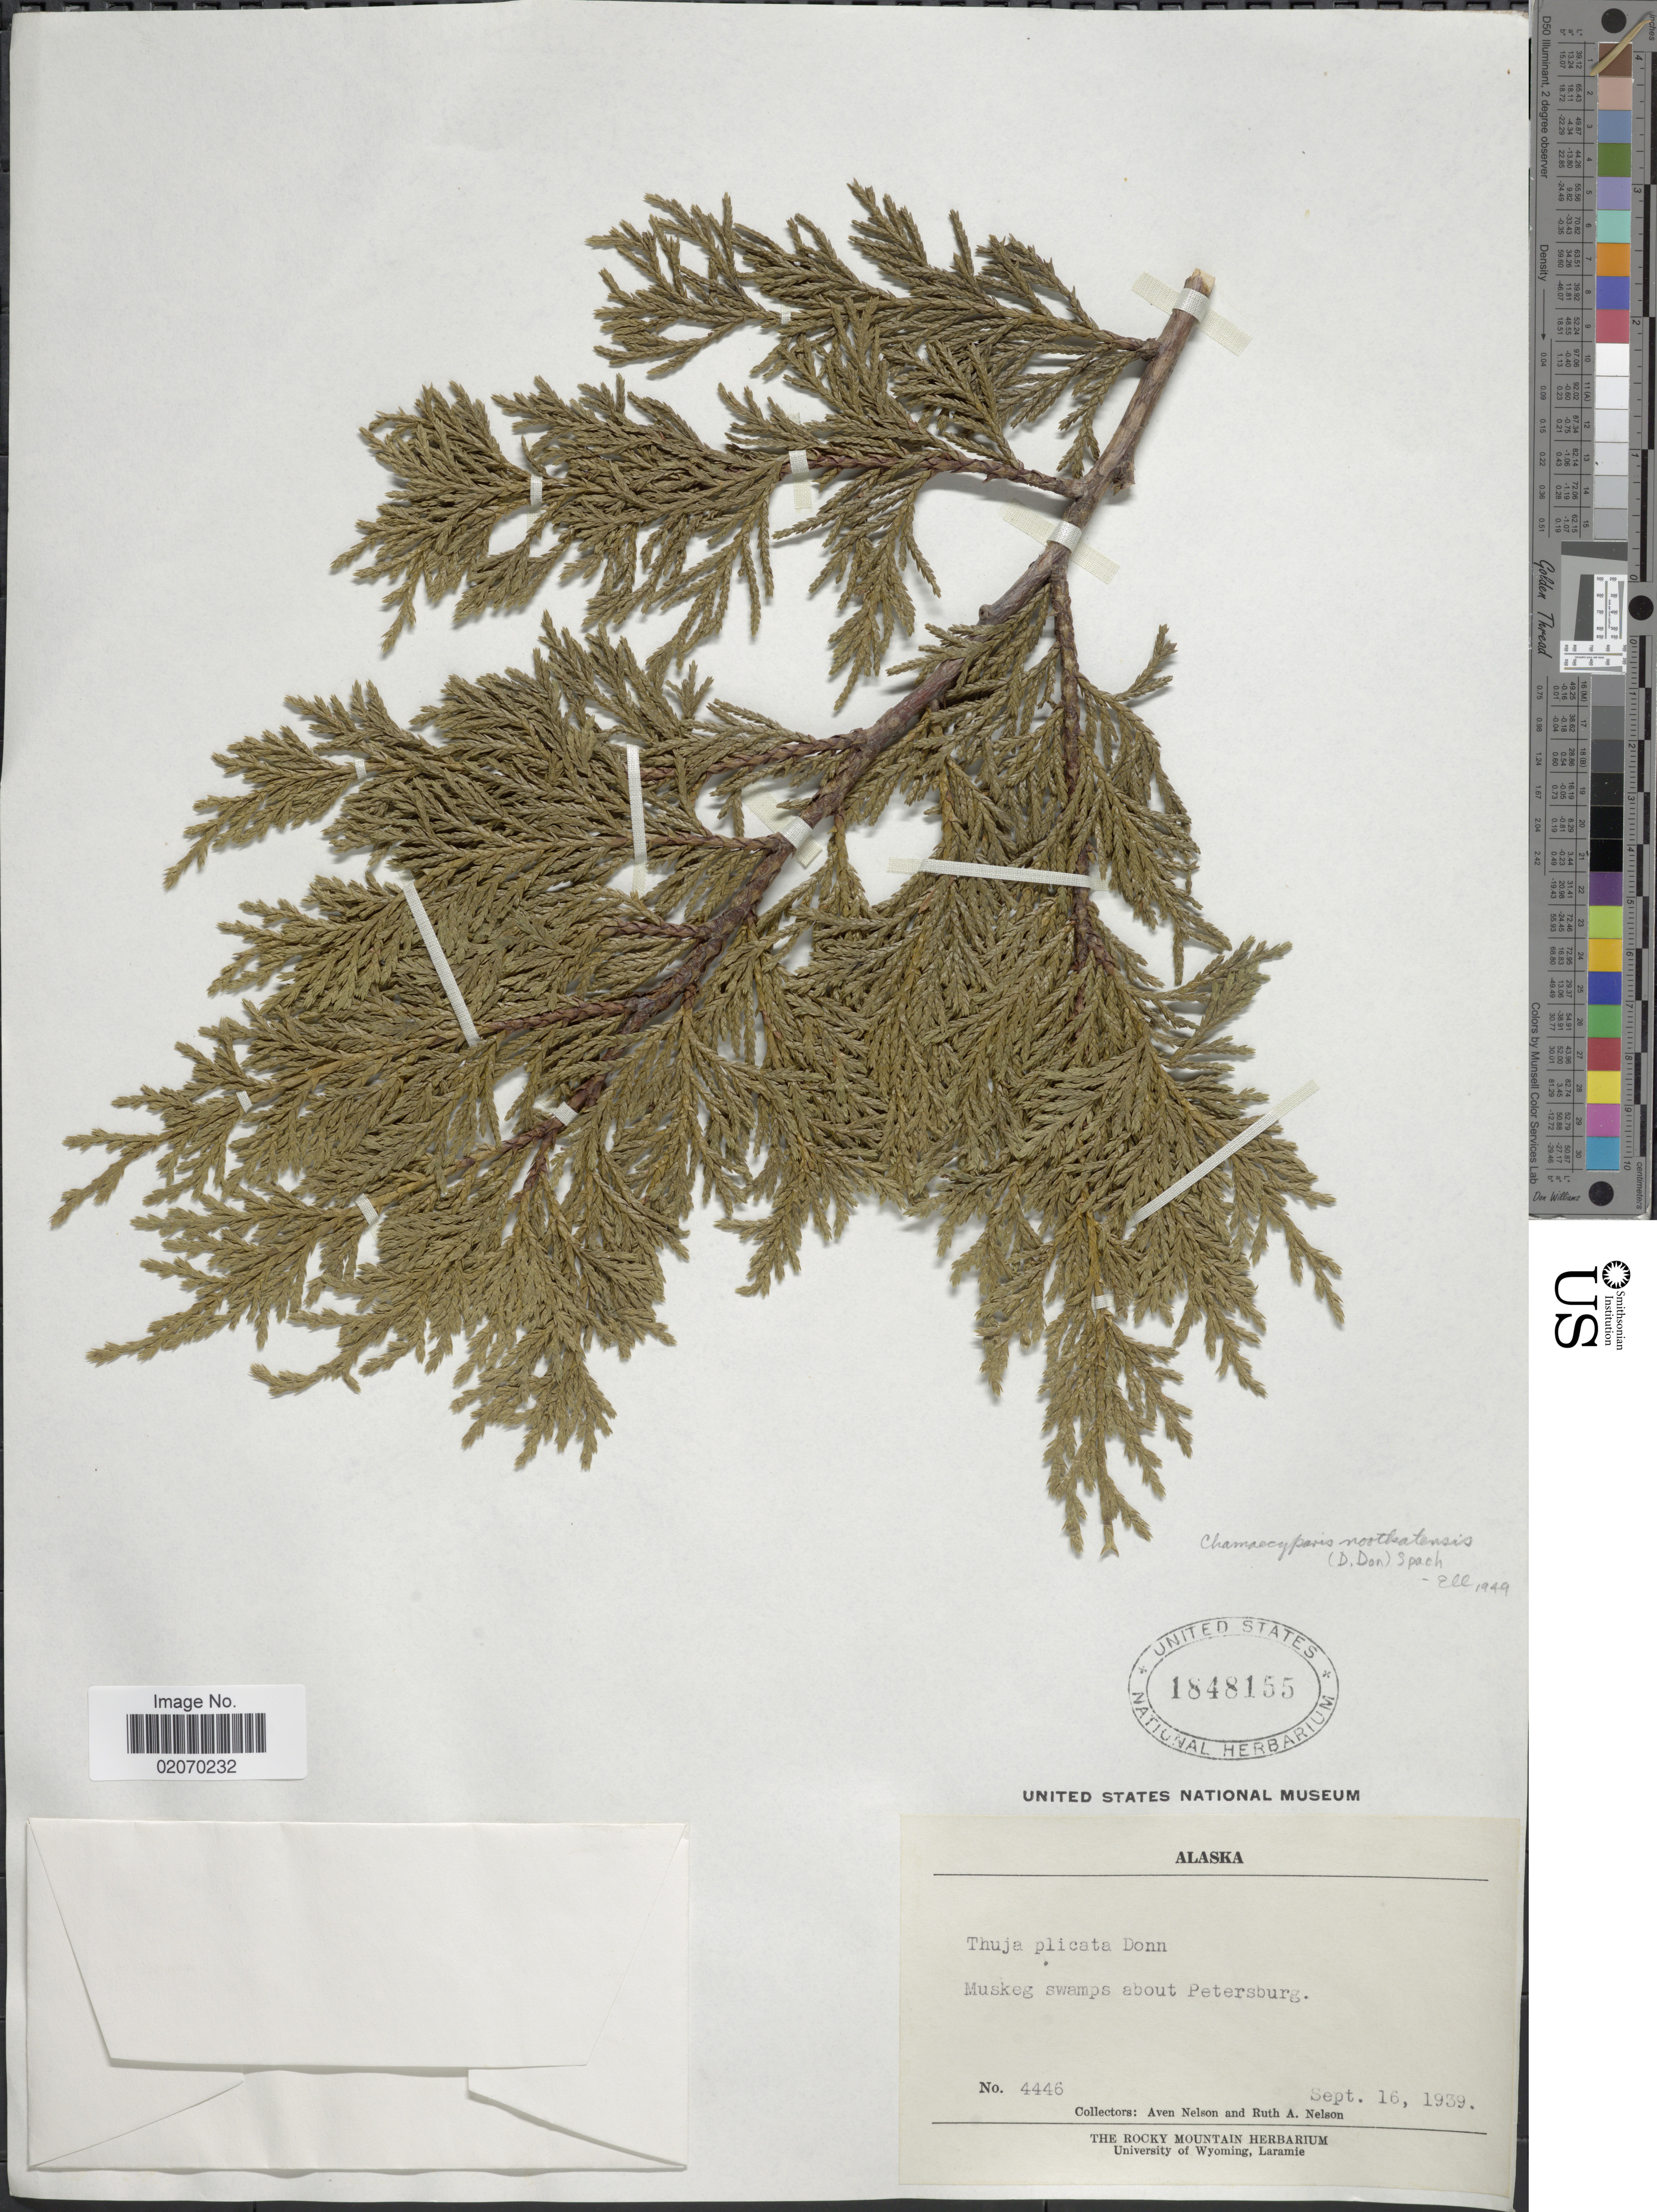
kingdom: Plantae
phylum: Tracheophyta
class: Pinopsida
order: Pinales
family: Cupressaceae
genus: Chamaecyparis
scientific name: Chamaecyparis nootkatensis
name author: (D. Don) Spach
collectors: A. Nelson & R. A. Nelson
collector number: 4446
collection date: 1939-09-16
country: United States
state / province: Alaska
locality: Muskeg swamps about Petersburg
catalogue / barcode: US 1848155